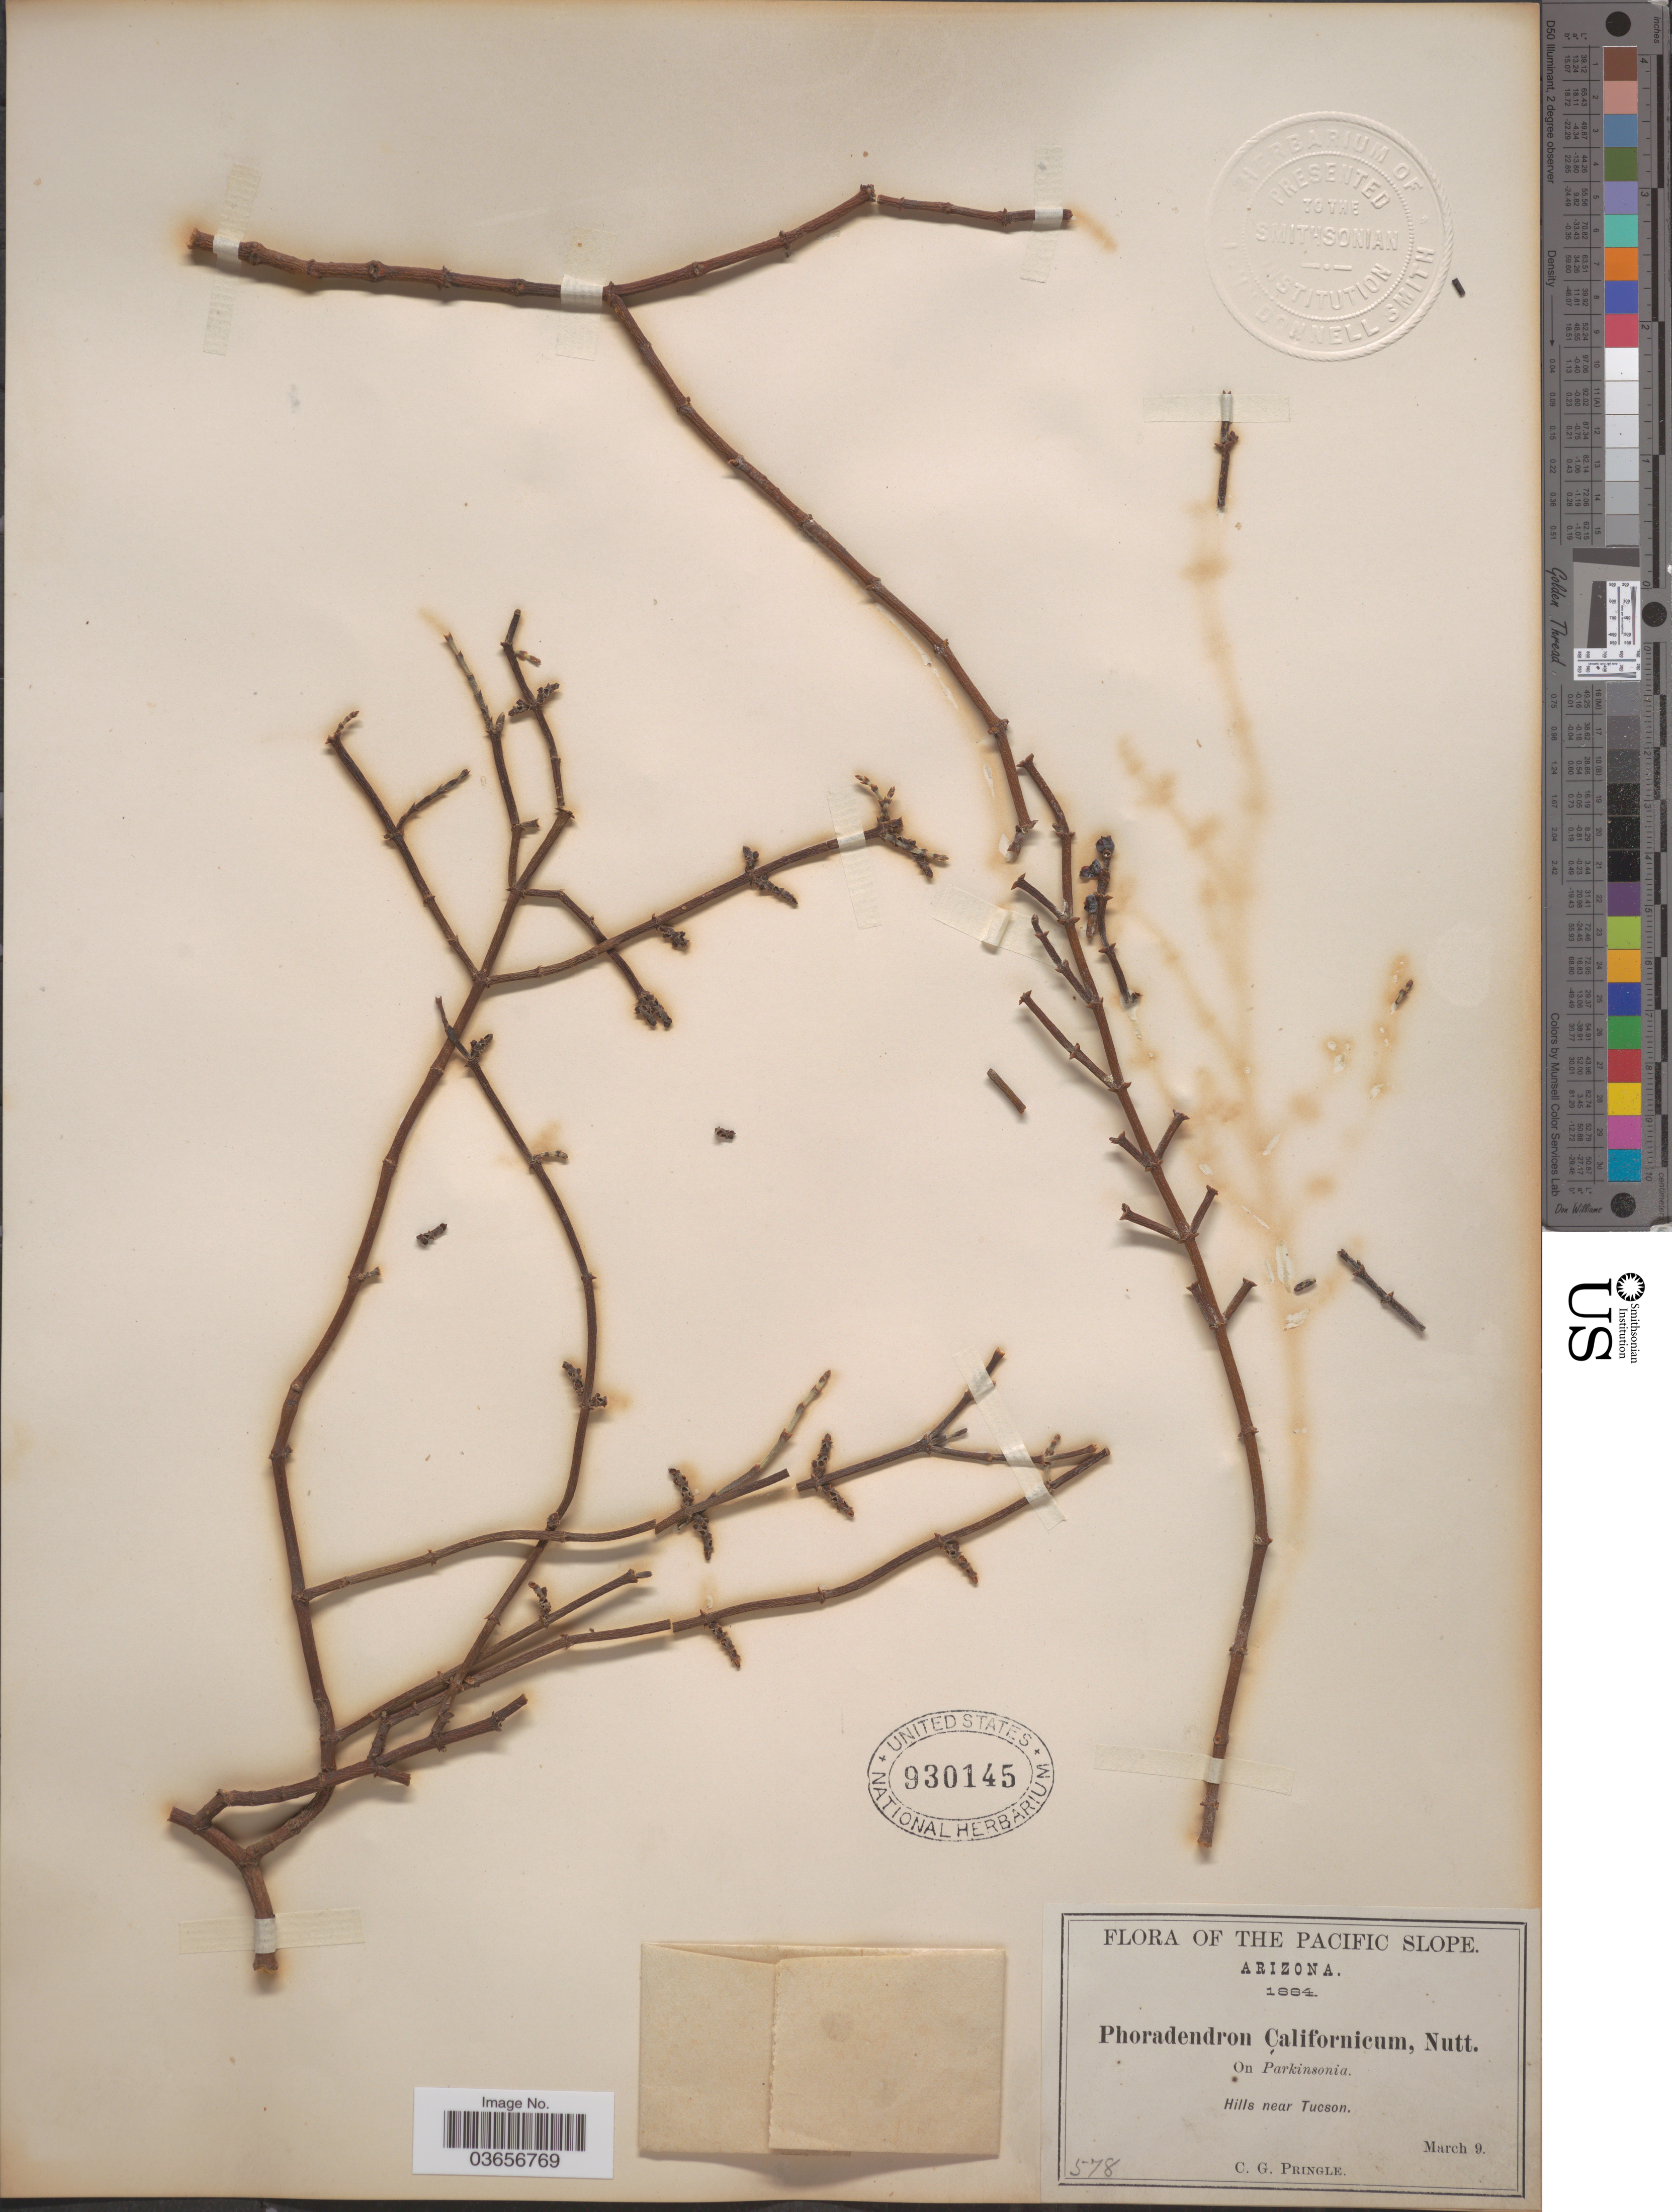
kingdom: Plantae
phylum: Tracheophyta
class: Magnoliopsida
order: Santalales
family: Viscaceae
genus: Phoradendron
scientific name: Phoradendron californicum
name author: Nutt.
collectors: C. G. Pringle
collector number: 578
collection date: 1884-03-09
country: United States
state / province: Arizona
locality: Pacific Slope. Hills near Tucson.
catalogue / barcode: US 930145